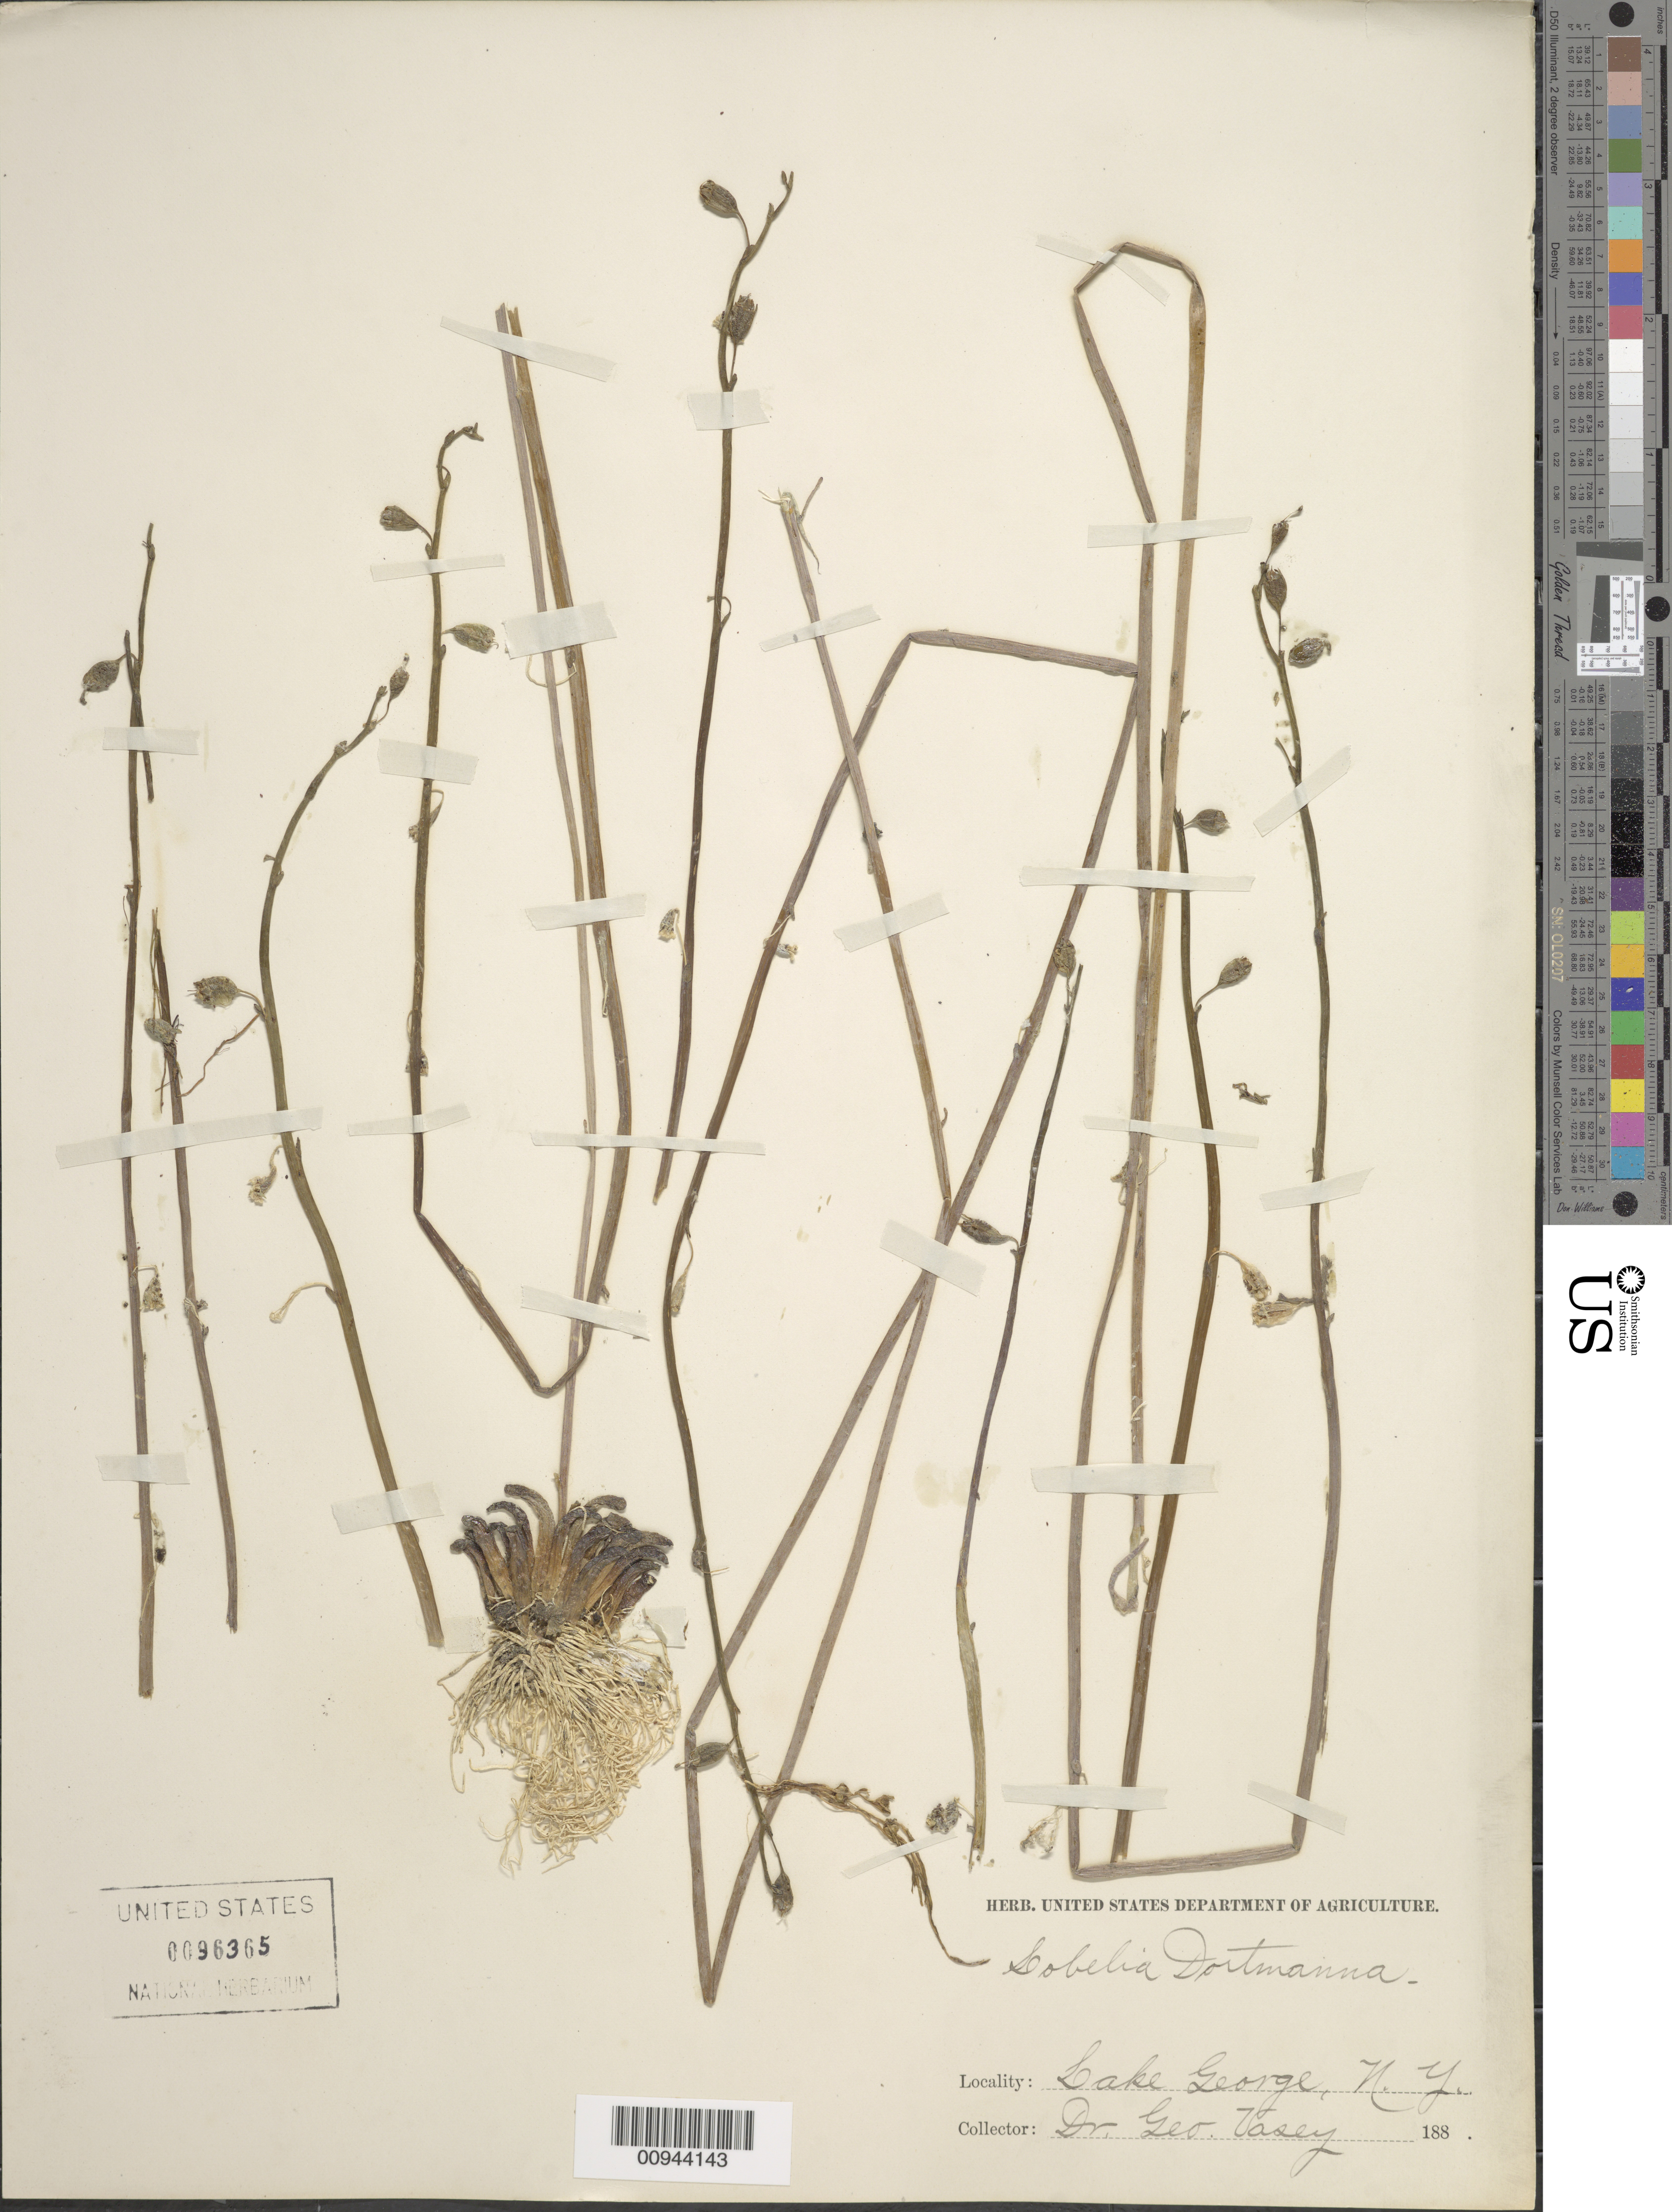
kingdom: Plantae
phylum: Tracheophyta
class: Magnoliopsida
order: Asterales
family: Campanulaceae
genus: Lobelia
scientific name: Lobelia dortmanna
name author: L.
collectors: G. Vasey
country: United States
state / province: New York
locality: Lake George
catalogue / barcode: US 96365